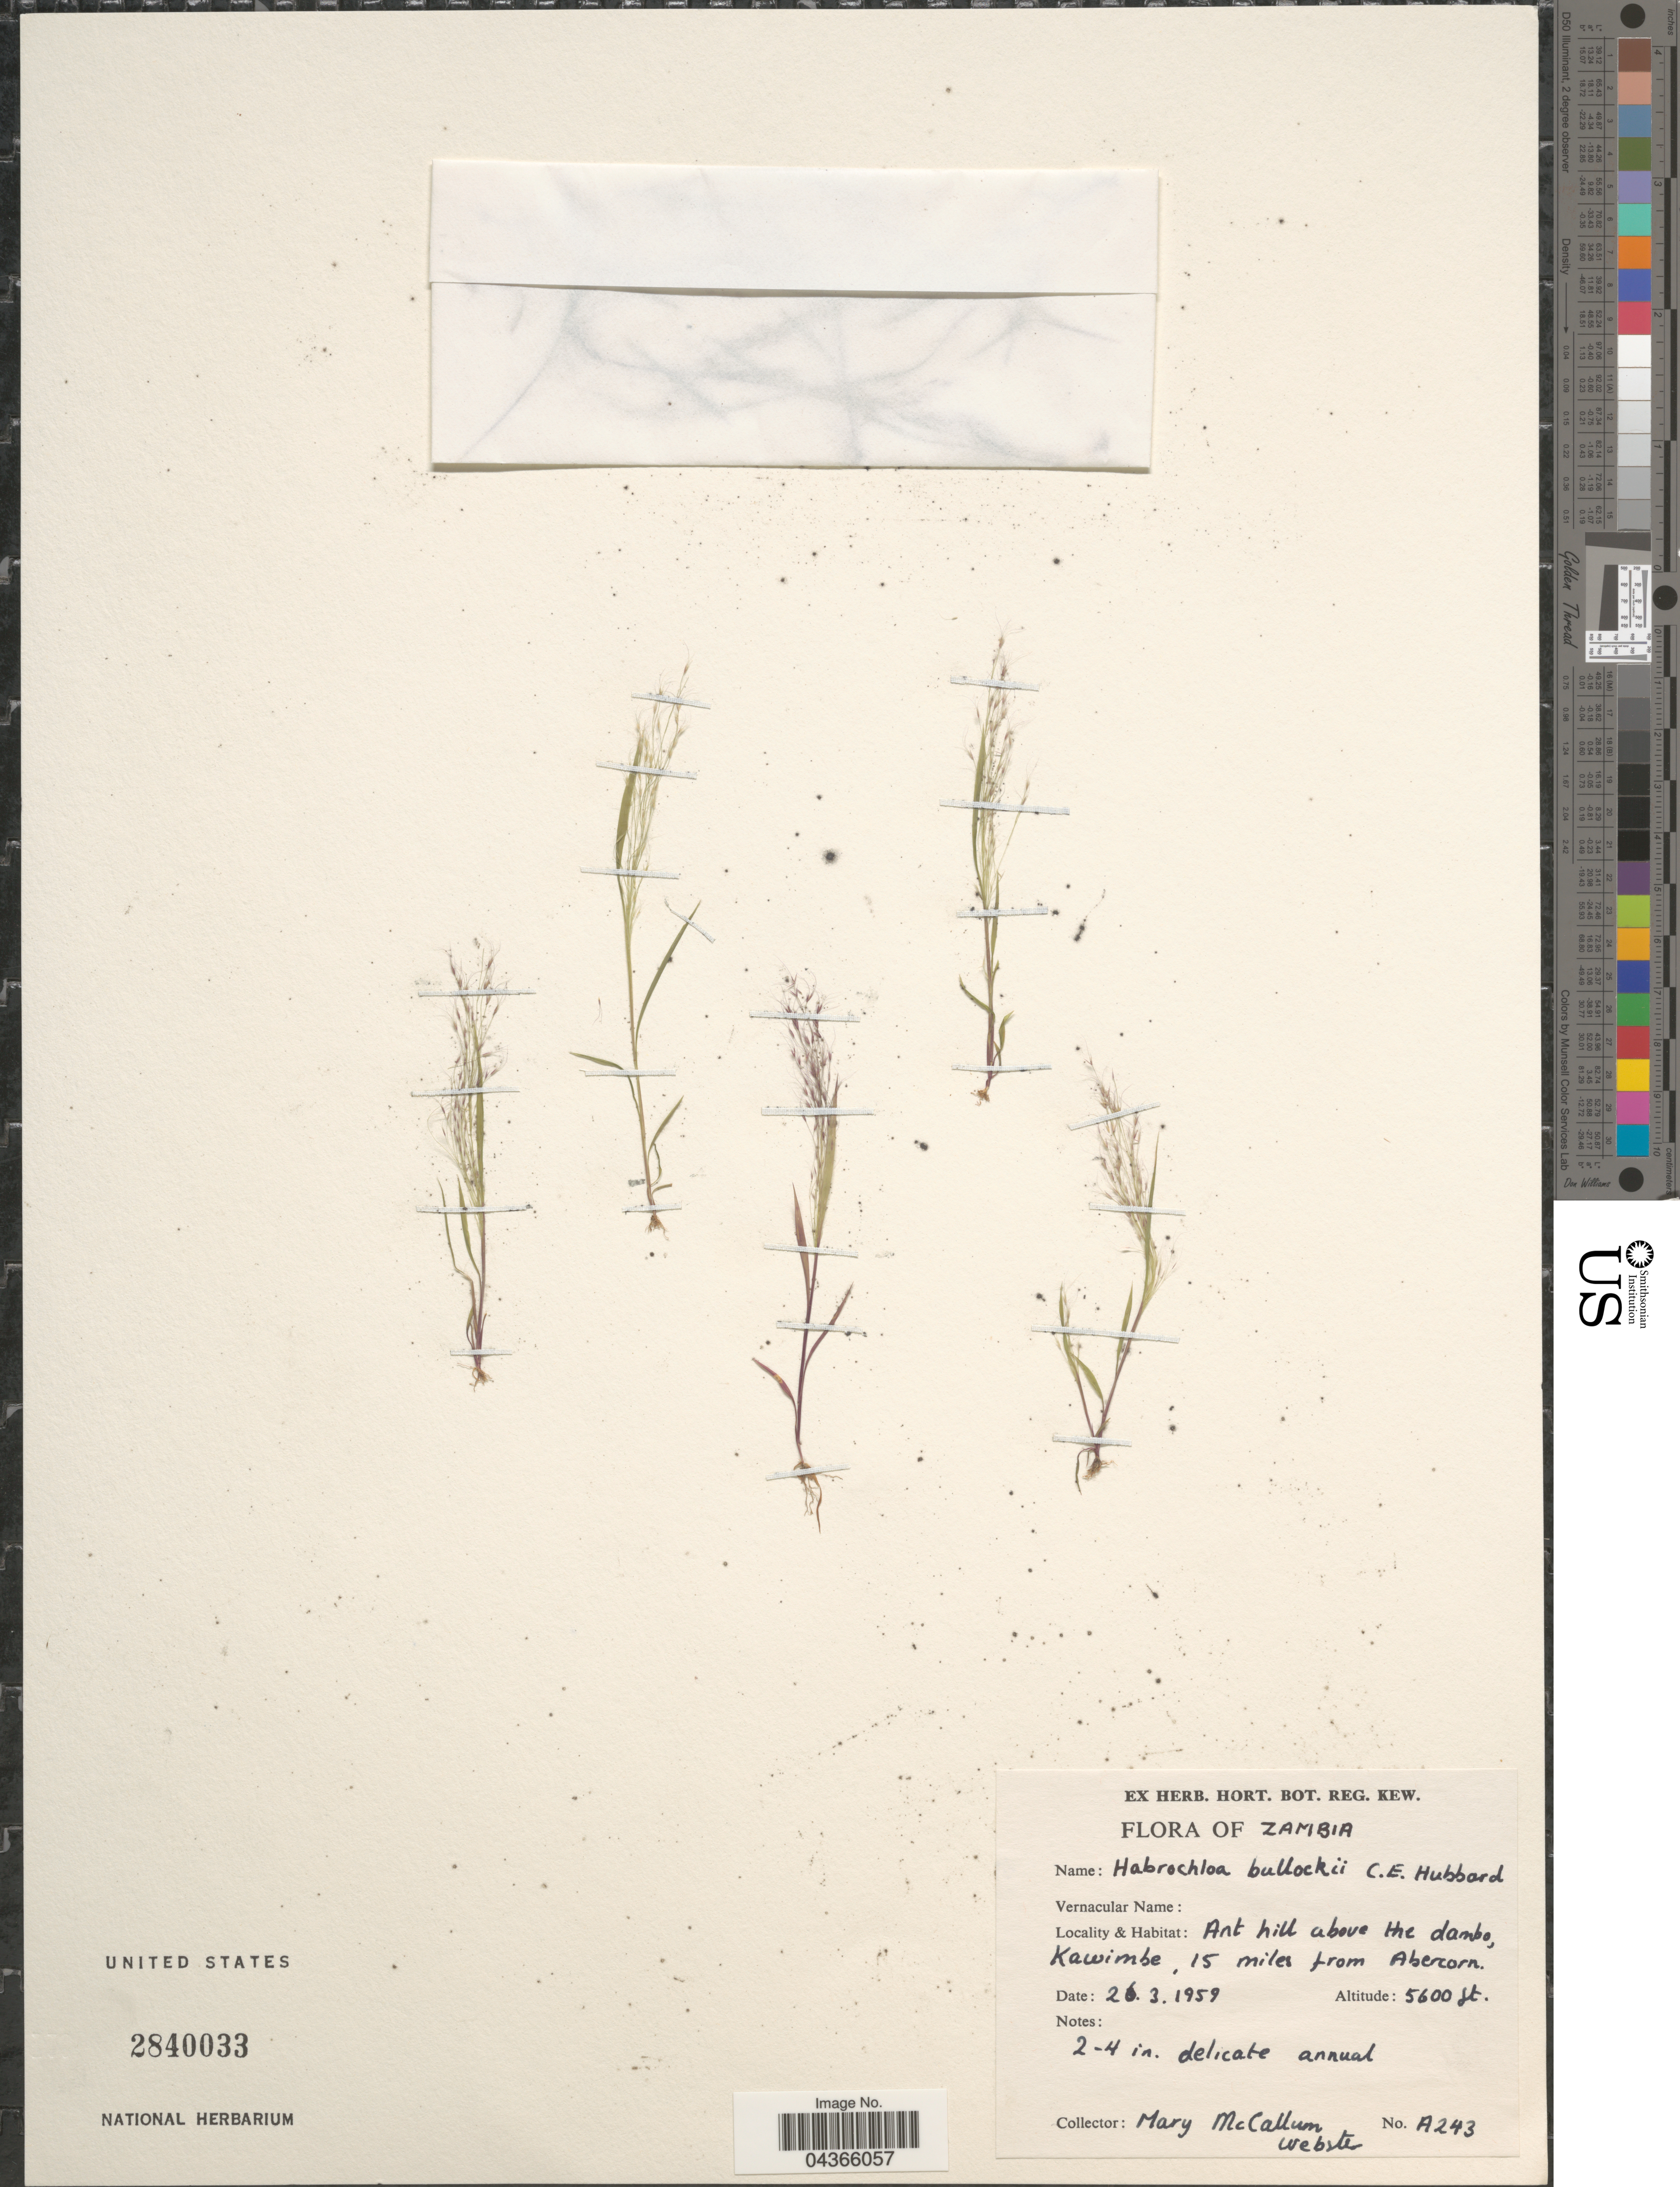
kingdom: Plantae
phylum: Tracheophyta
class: Liliopsida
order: Poales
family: Poaceae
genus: Habrochloa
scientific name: Habrochloa bullockii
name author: C.E. Hubb.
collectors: M. Webster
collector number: A243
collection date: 1959-03-26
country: Zambia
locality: Ant hill above the dambo, Kawimbe, 15 miles from Abercorn.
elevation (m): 1707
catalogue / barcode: US 2840033